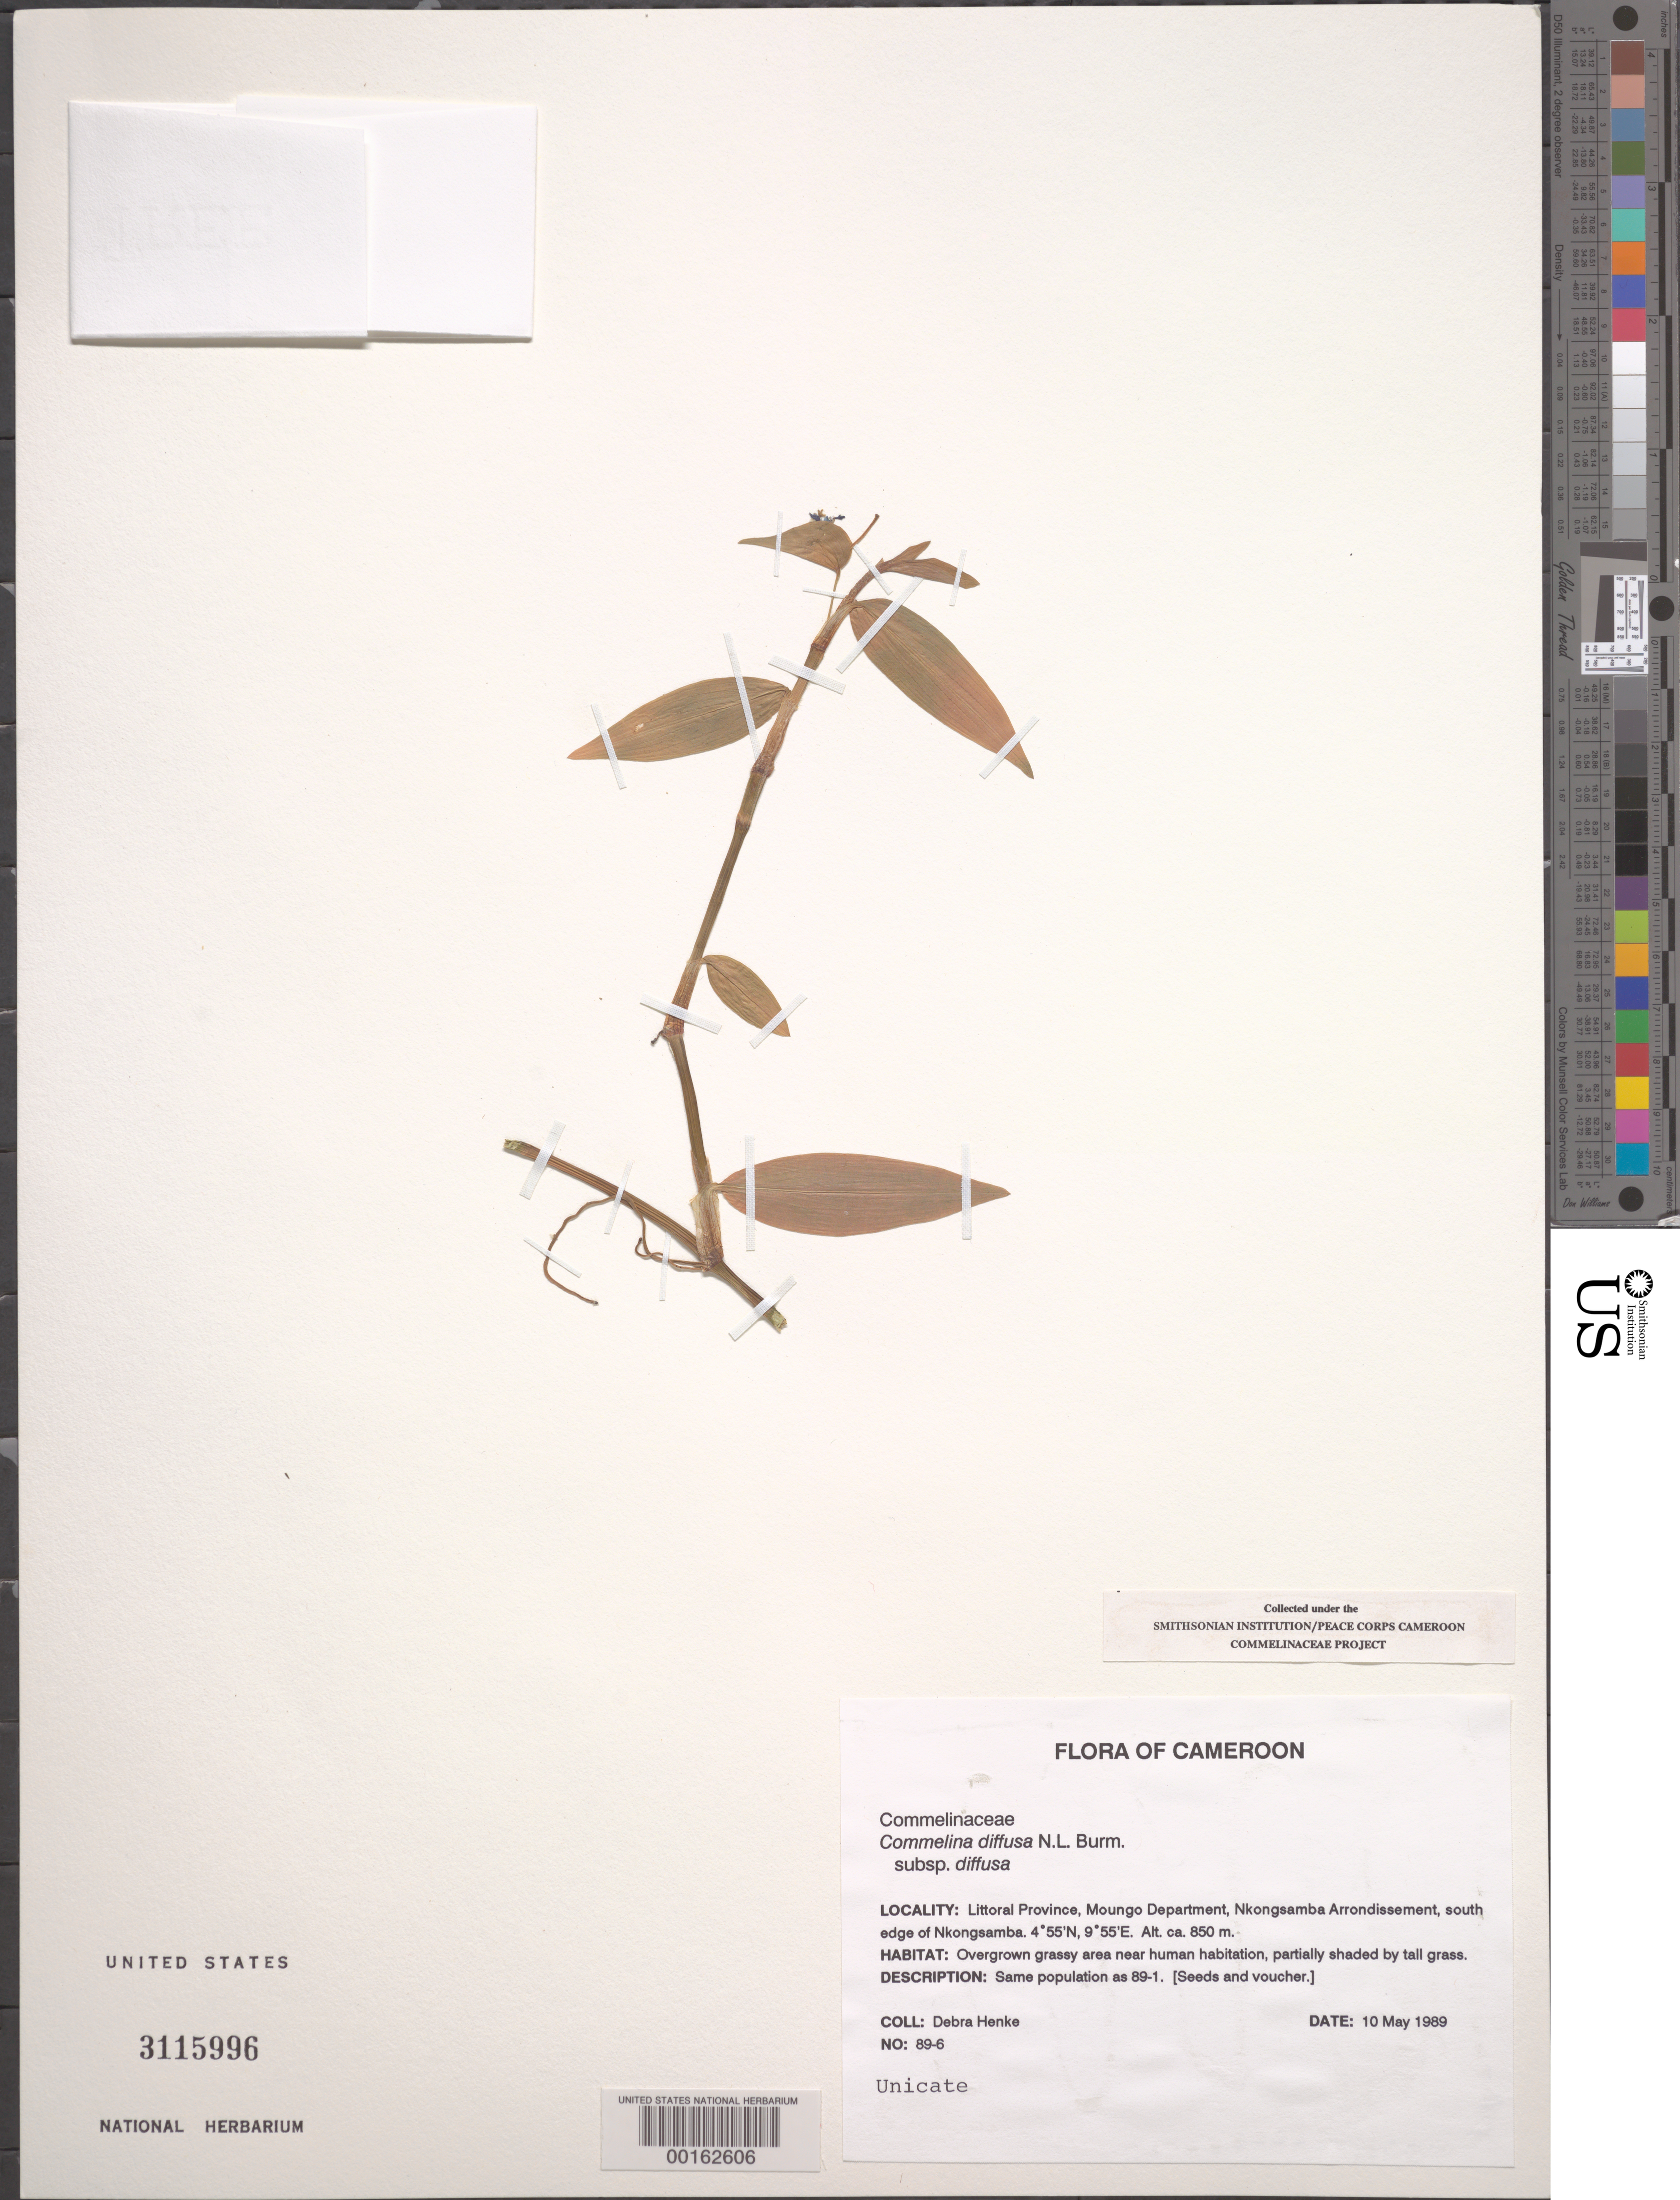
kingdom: Plantae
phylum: Tracheophyta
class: Liliopsida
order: Commelinales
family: Commelinaceae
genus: Commelina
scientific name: Commelina diffusa subsp. diffusa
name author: Burm. f.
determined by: Faden, Robert B., (US), Smithsonian Institution - National Museum of Natural History (UNITED STATES)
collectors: D. Henke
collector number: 89-6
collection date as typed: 10 May 1989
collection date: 1989-05-10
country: Cameroon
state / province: Littoral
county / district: Mungo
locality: Nkongsamba arrondissement, s edge of nkongsamba.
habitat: Overgrown grassy area near habitation, part shaded by tall grass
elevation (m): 850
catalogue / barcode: US 3115996